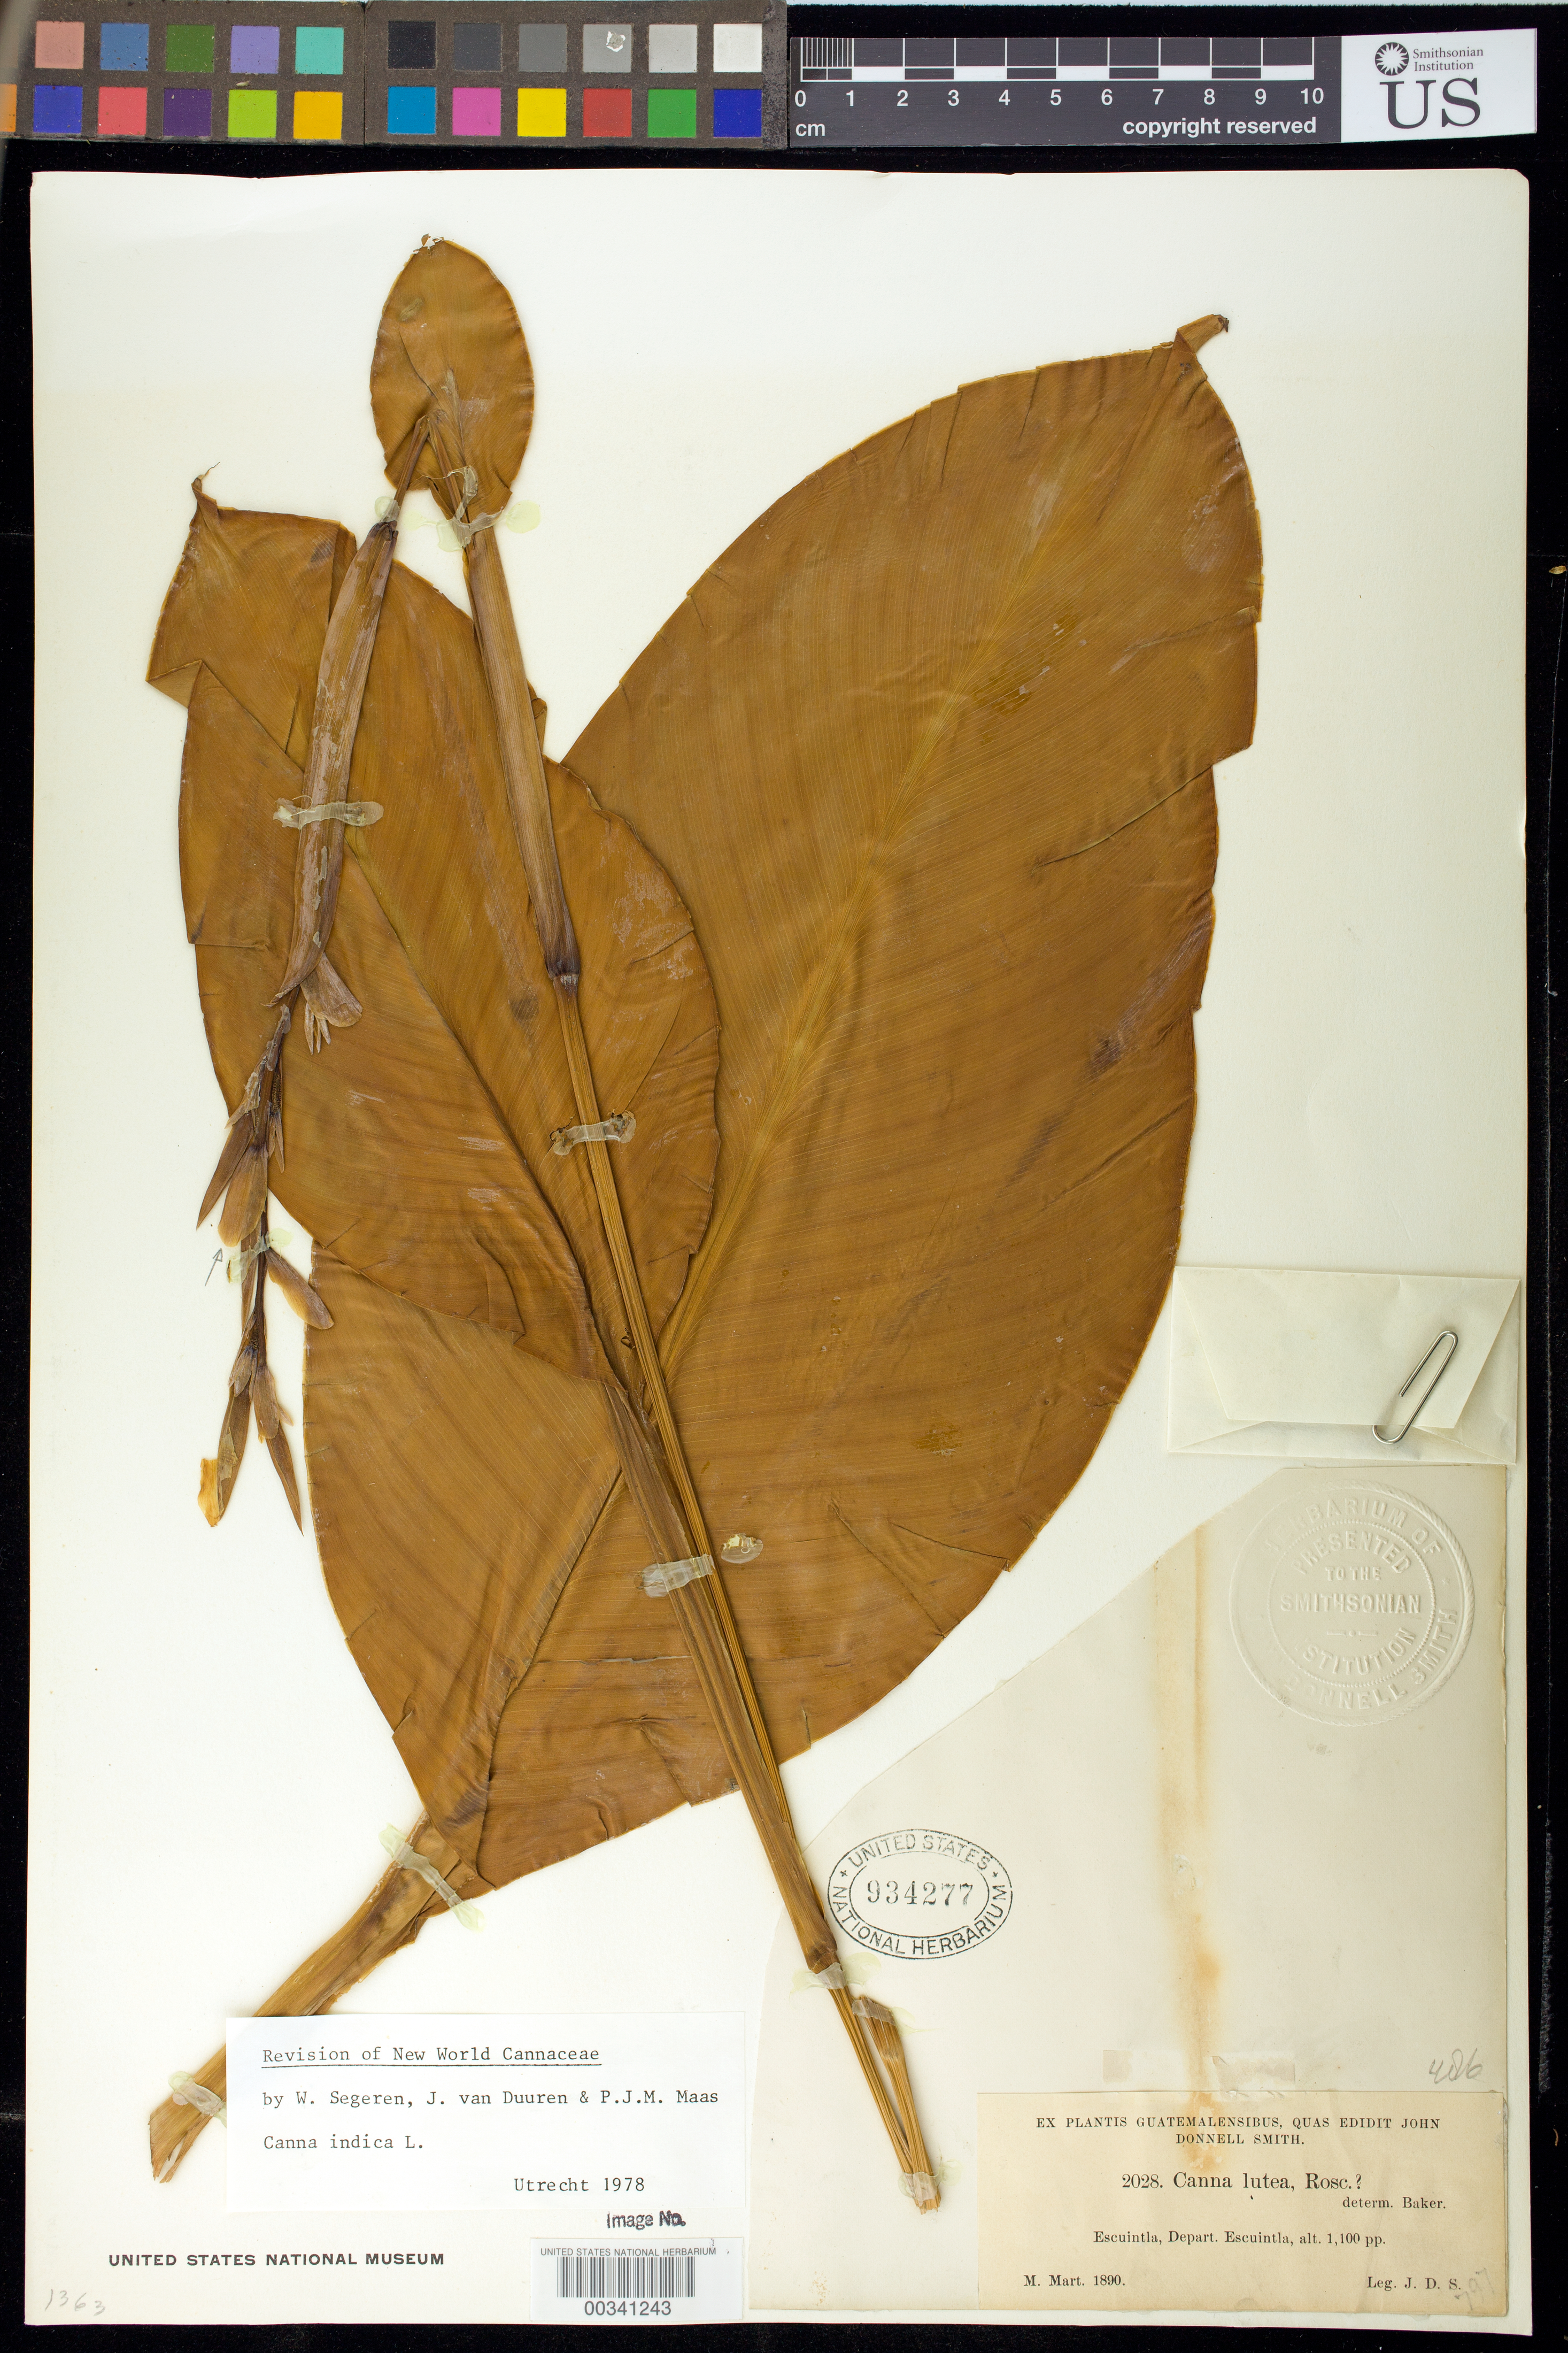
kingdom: Plantae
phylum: Tracheophyta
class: Liliopsida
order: Zingiberales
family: Cannaceae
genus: Canna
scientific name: Canna indica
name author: L.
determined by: Segeren, W.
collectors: J. Donnell Smith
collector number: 2028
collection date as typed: Mar 1890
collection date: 1890-03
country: Guatemala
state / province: Escuintla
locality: Escuintla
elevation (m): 335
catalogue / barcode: US 934277